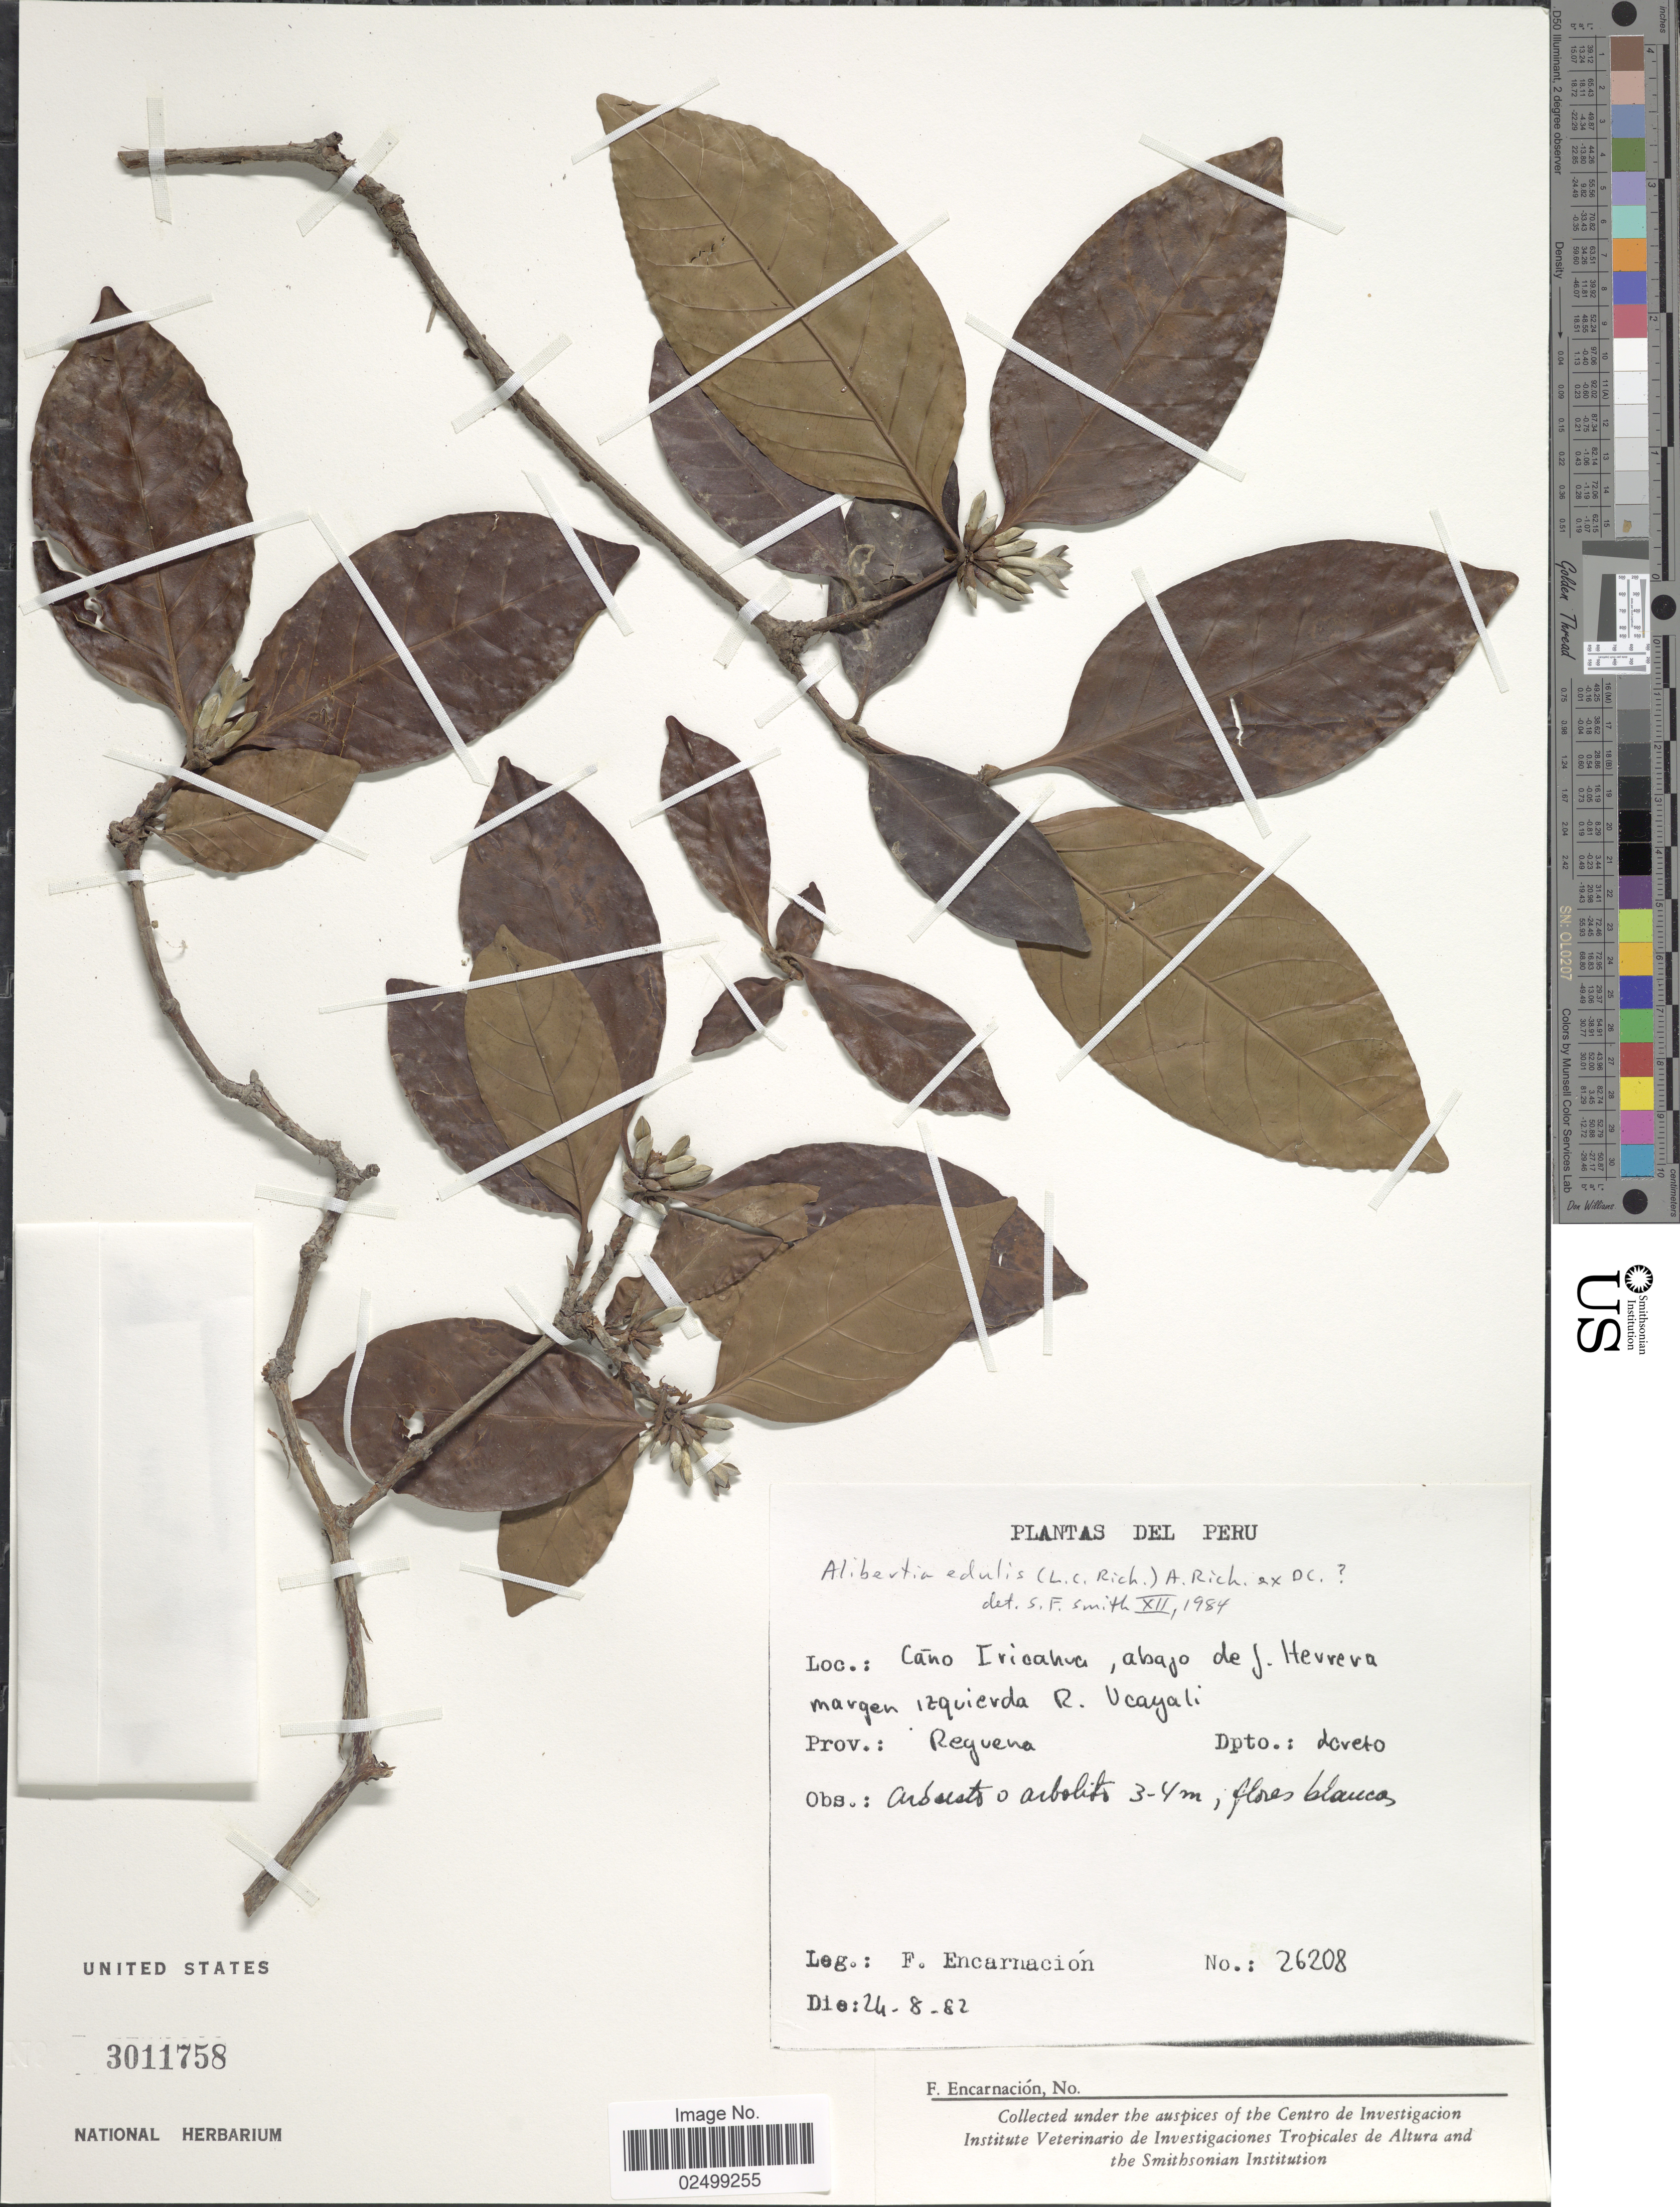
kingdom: Plantae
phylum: Tracheophyta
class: Magnoliopsida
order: Gentianales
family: Rubiaceae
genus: Alibertia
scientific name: Alibertia edulis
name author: (Rich.) A. Rich. ex DC.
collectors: F. Encarnación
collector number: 26208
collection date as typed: Transcribed d/m/y: 24/8/82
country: Peru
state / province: Loreto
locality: Caño Iricahuca, abajo de J. Herrera amrgen izquierda R. Ucayali, Prov. Requena, Dpto: Loreto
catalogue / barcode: US 3011758